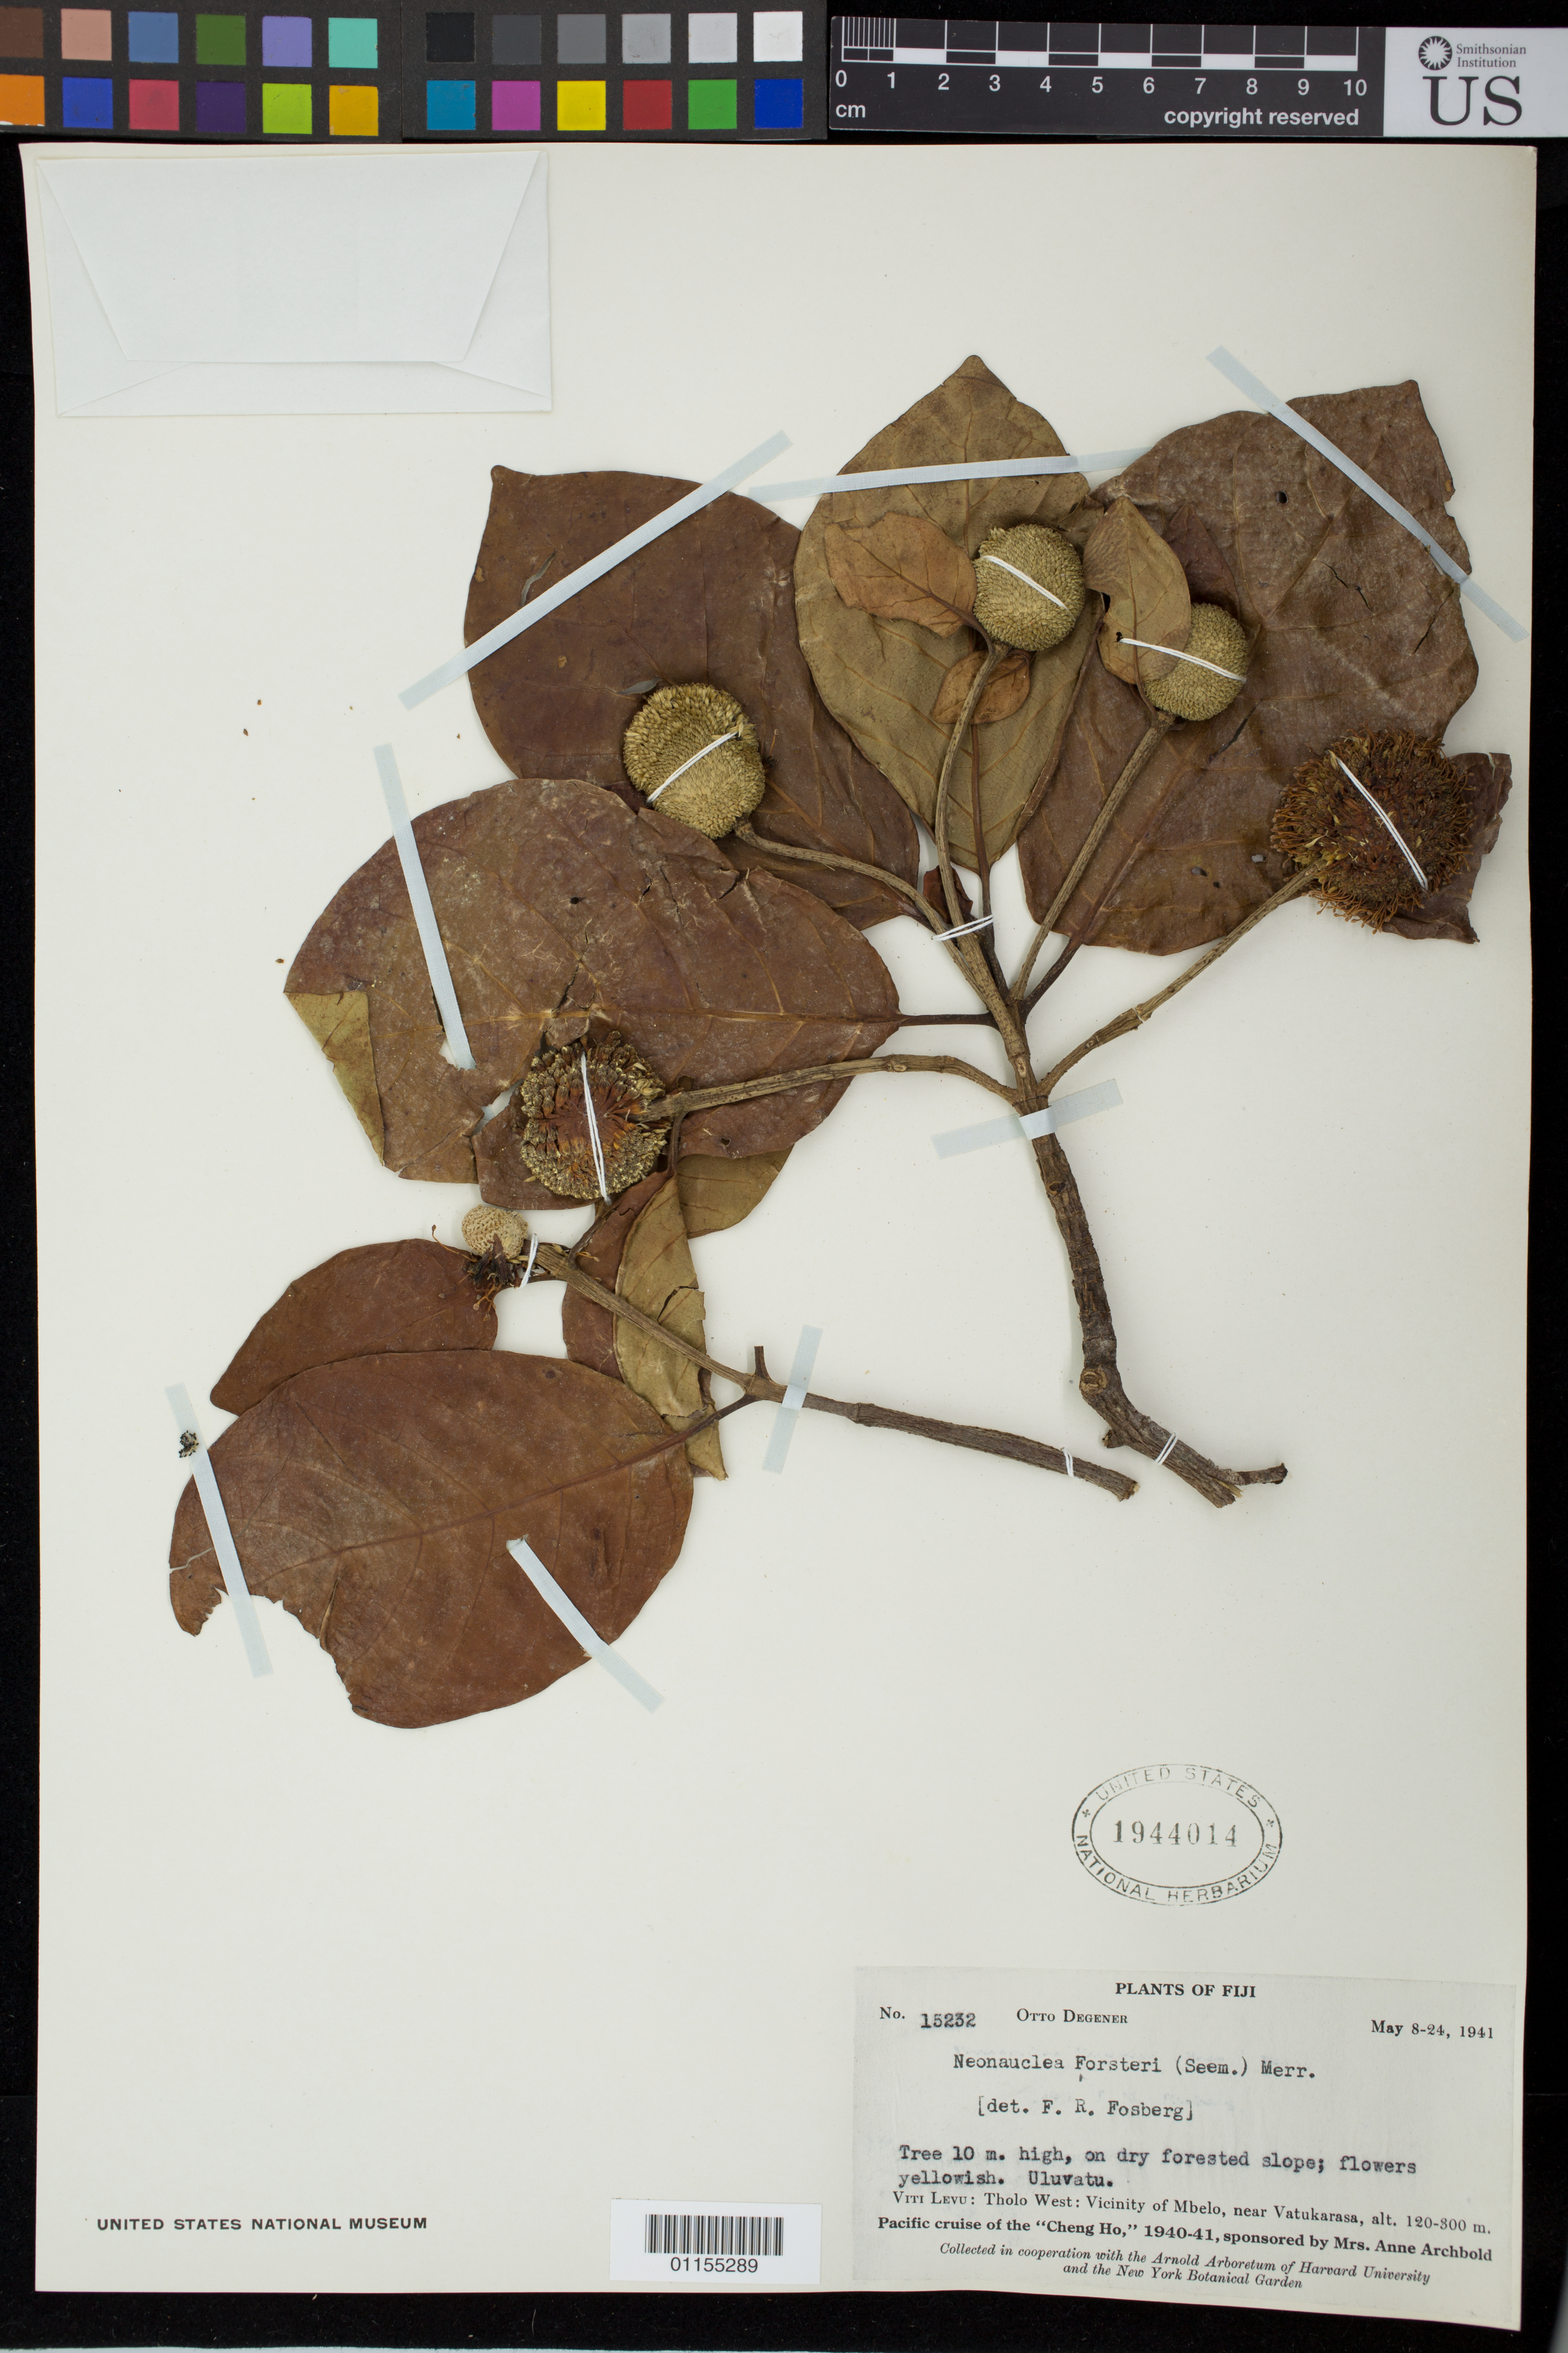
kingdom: Plantae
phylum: Tracheophyta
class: Magnoliopsida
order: Gentianales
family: Rubiaceae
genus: Neonauclea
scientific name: Neonauclea forsteri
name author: (Seem.) Merr.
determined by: Fosberg, F. R.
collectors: O. Degener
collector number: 15232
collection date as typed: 08 May 1941 to 24 May 1941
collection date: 1941-05-08/1941-05-24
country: Fiji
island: Viti Levu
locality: Tholo West, vicinity of Mbelo, near Vatukarasa. [Viti Levu Group]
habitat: dry forested slope.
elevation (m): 120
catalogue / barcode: US 1944014